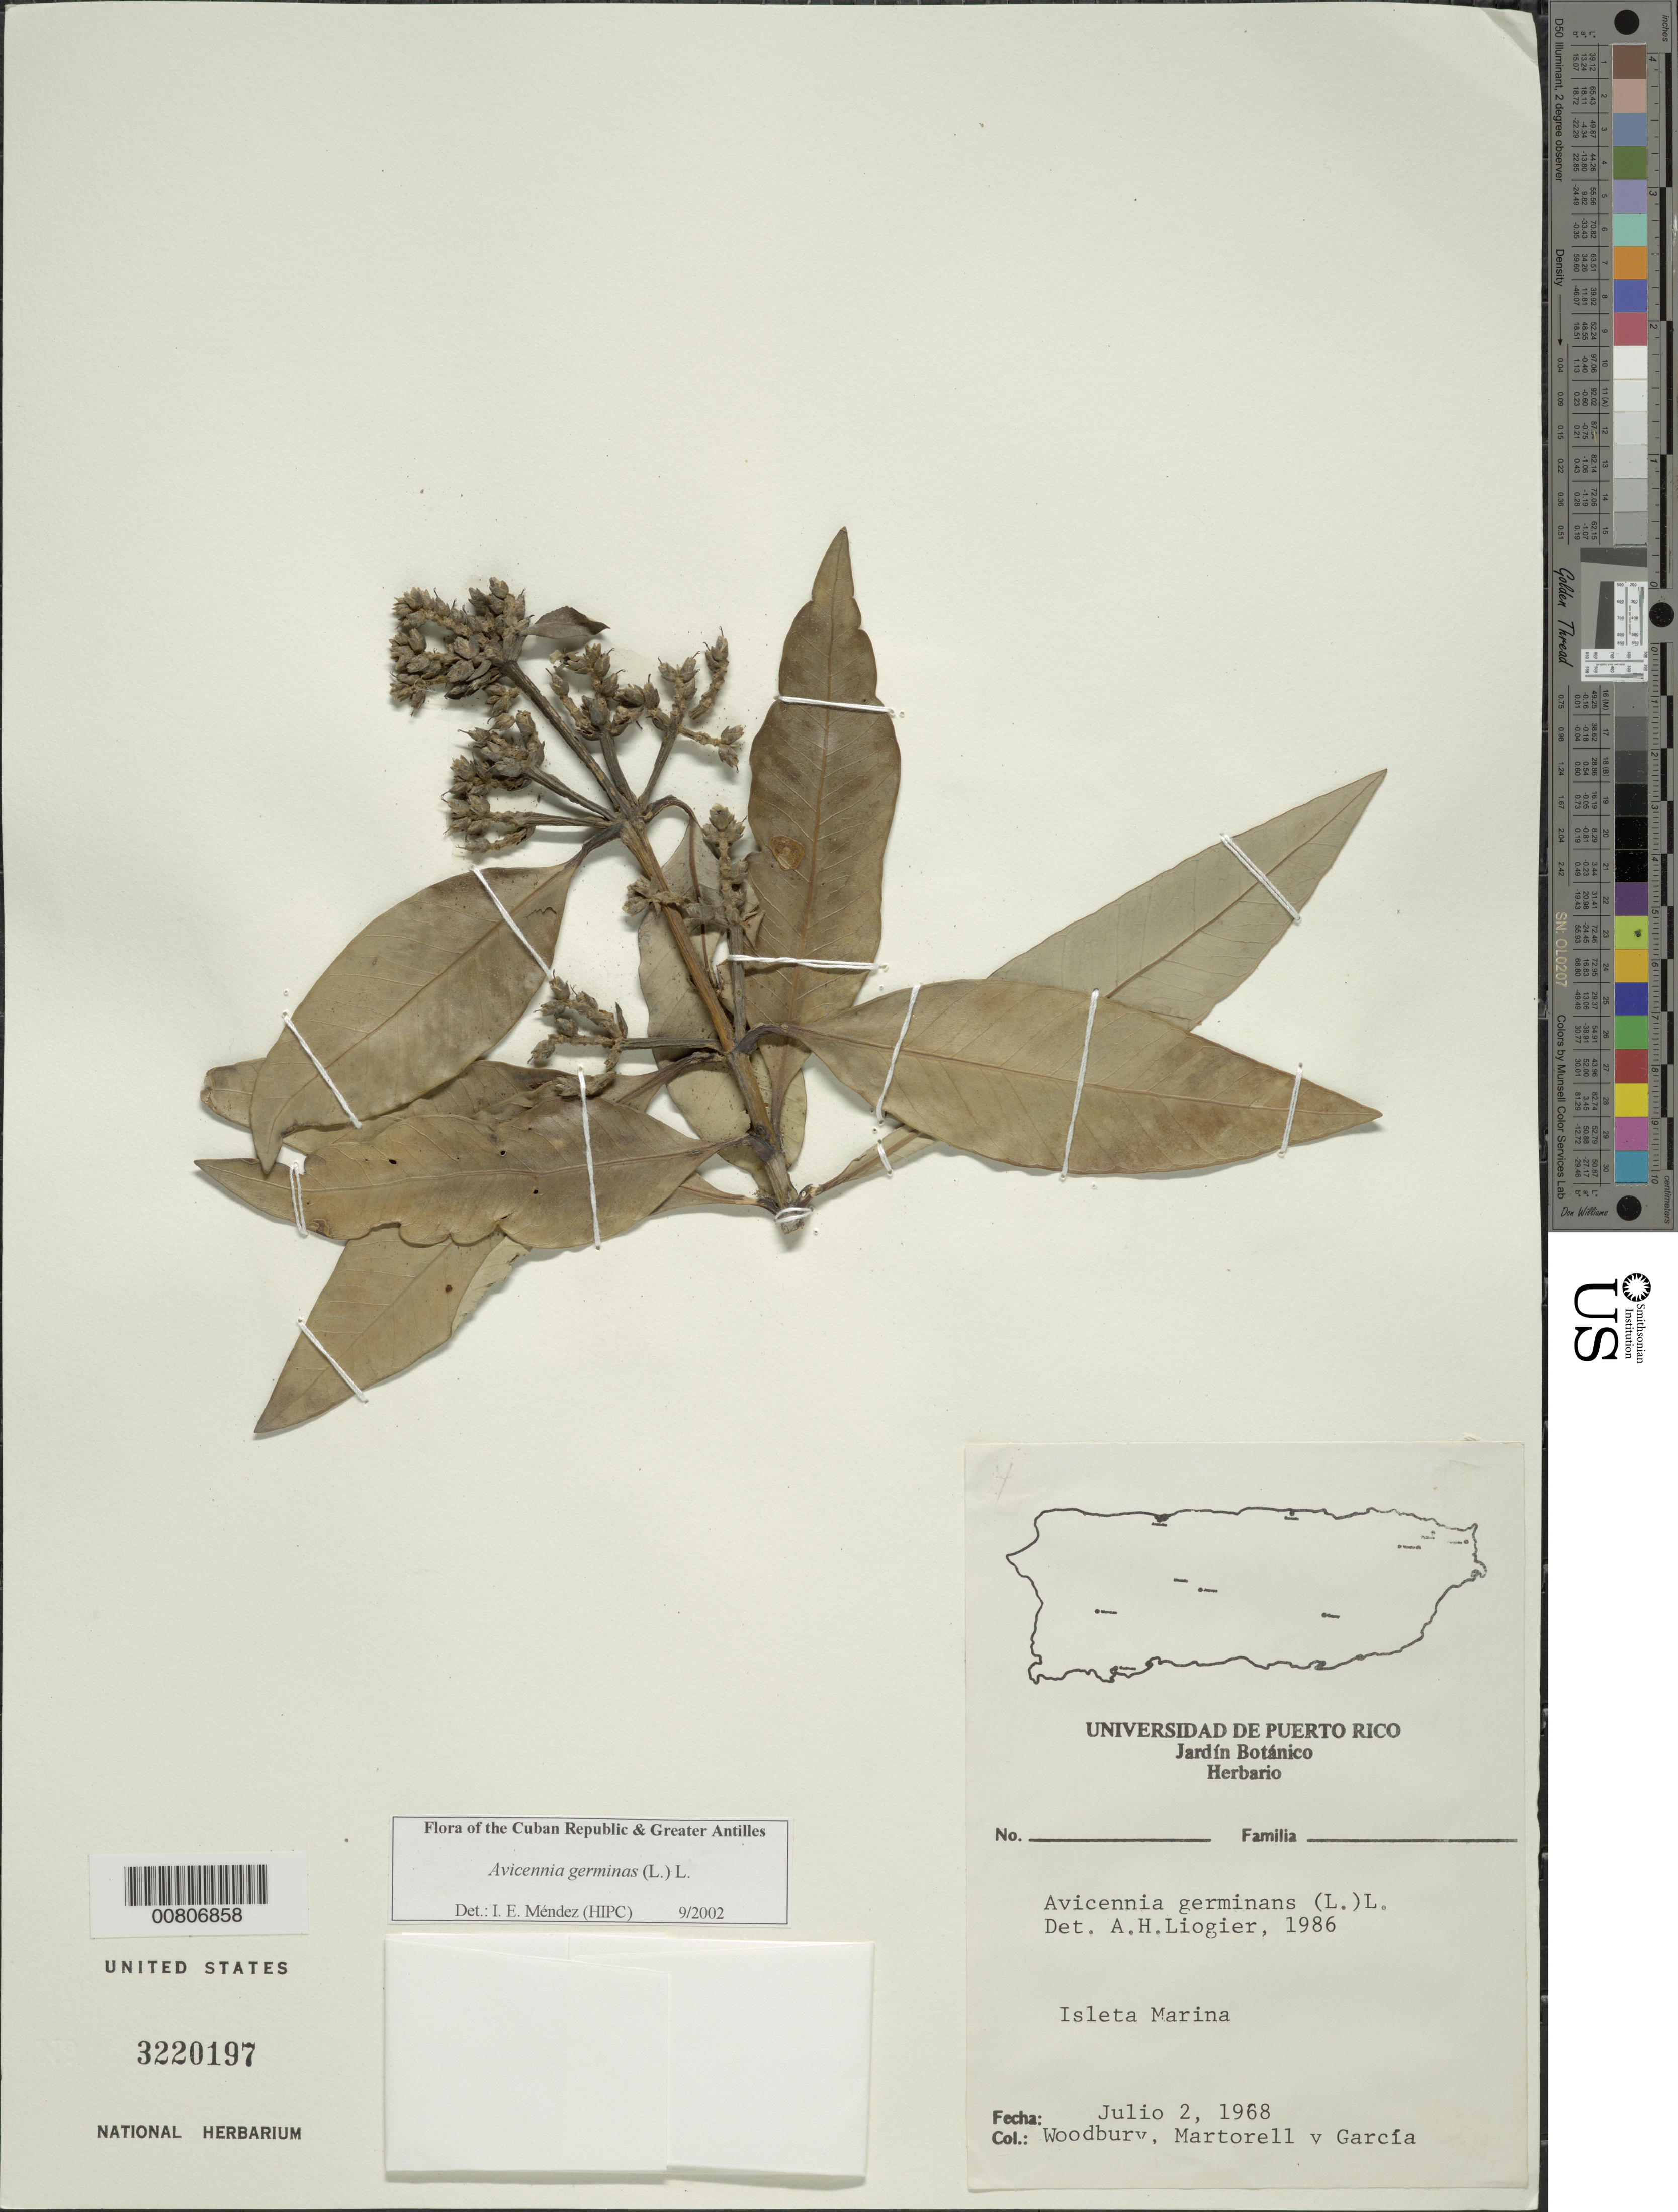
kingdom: Plantae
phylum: Tracheophyta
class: Magnoliopsida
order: Lamiales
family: Acanthaceae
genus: Avicennia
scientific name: Avicennia germinans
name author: (L.) L.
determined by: Méndez, Isidro E., (HIPC)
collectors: R. O. Woodbury, -. Martorell & H. Garcia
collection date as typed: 02 Jul 1968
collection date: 1968-07-02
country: Puerto Rico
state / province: Fajardo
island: Puerto Rico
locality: Isleta Marina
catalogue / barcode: US 3220197